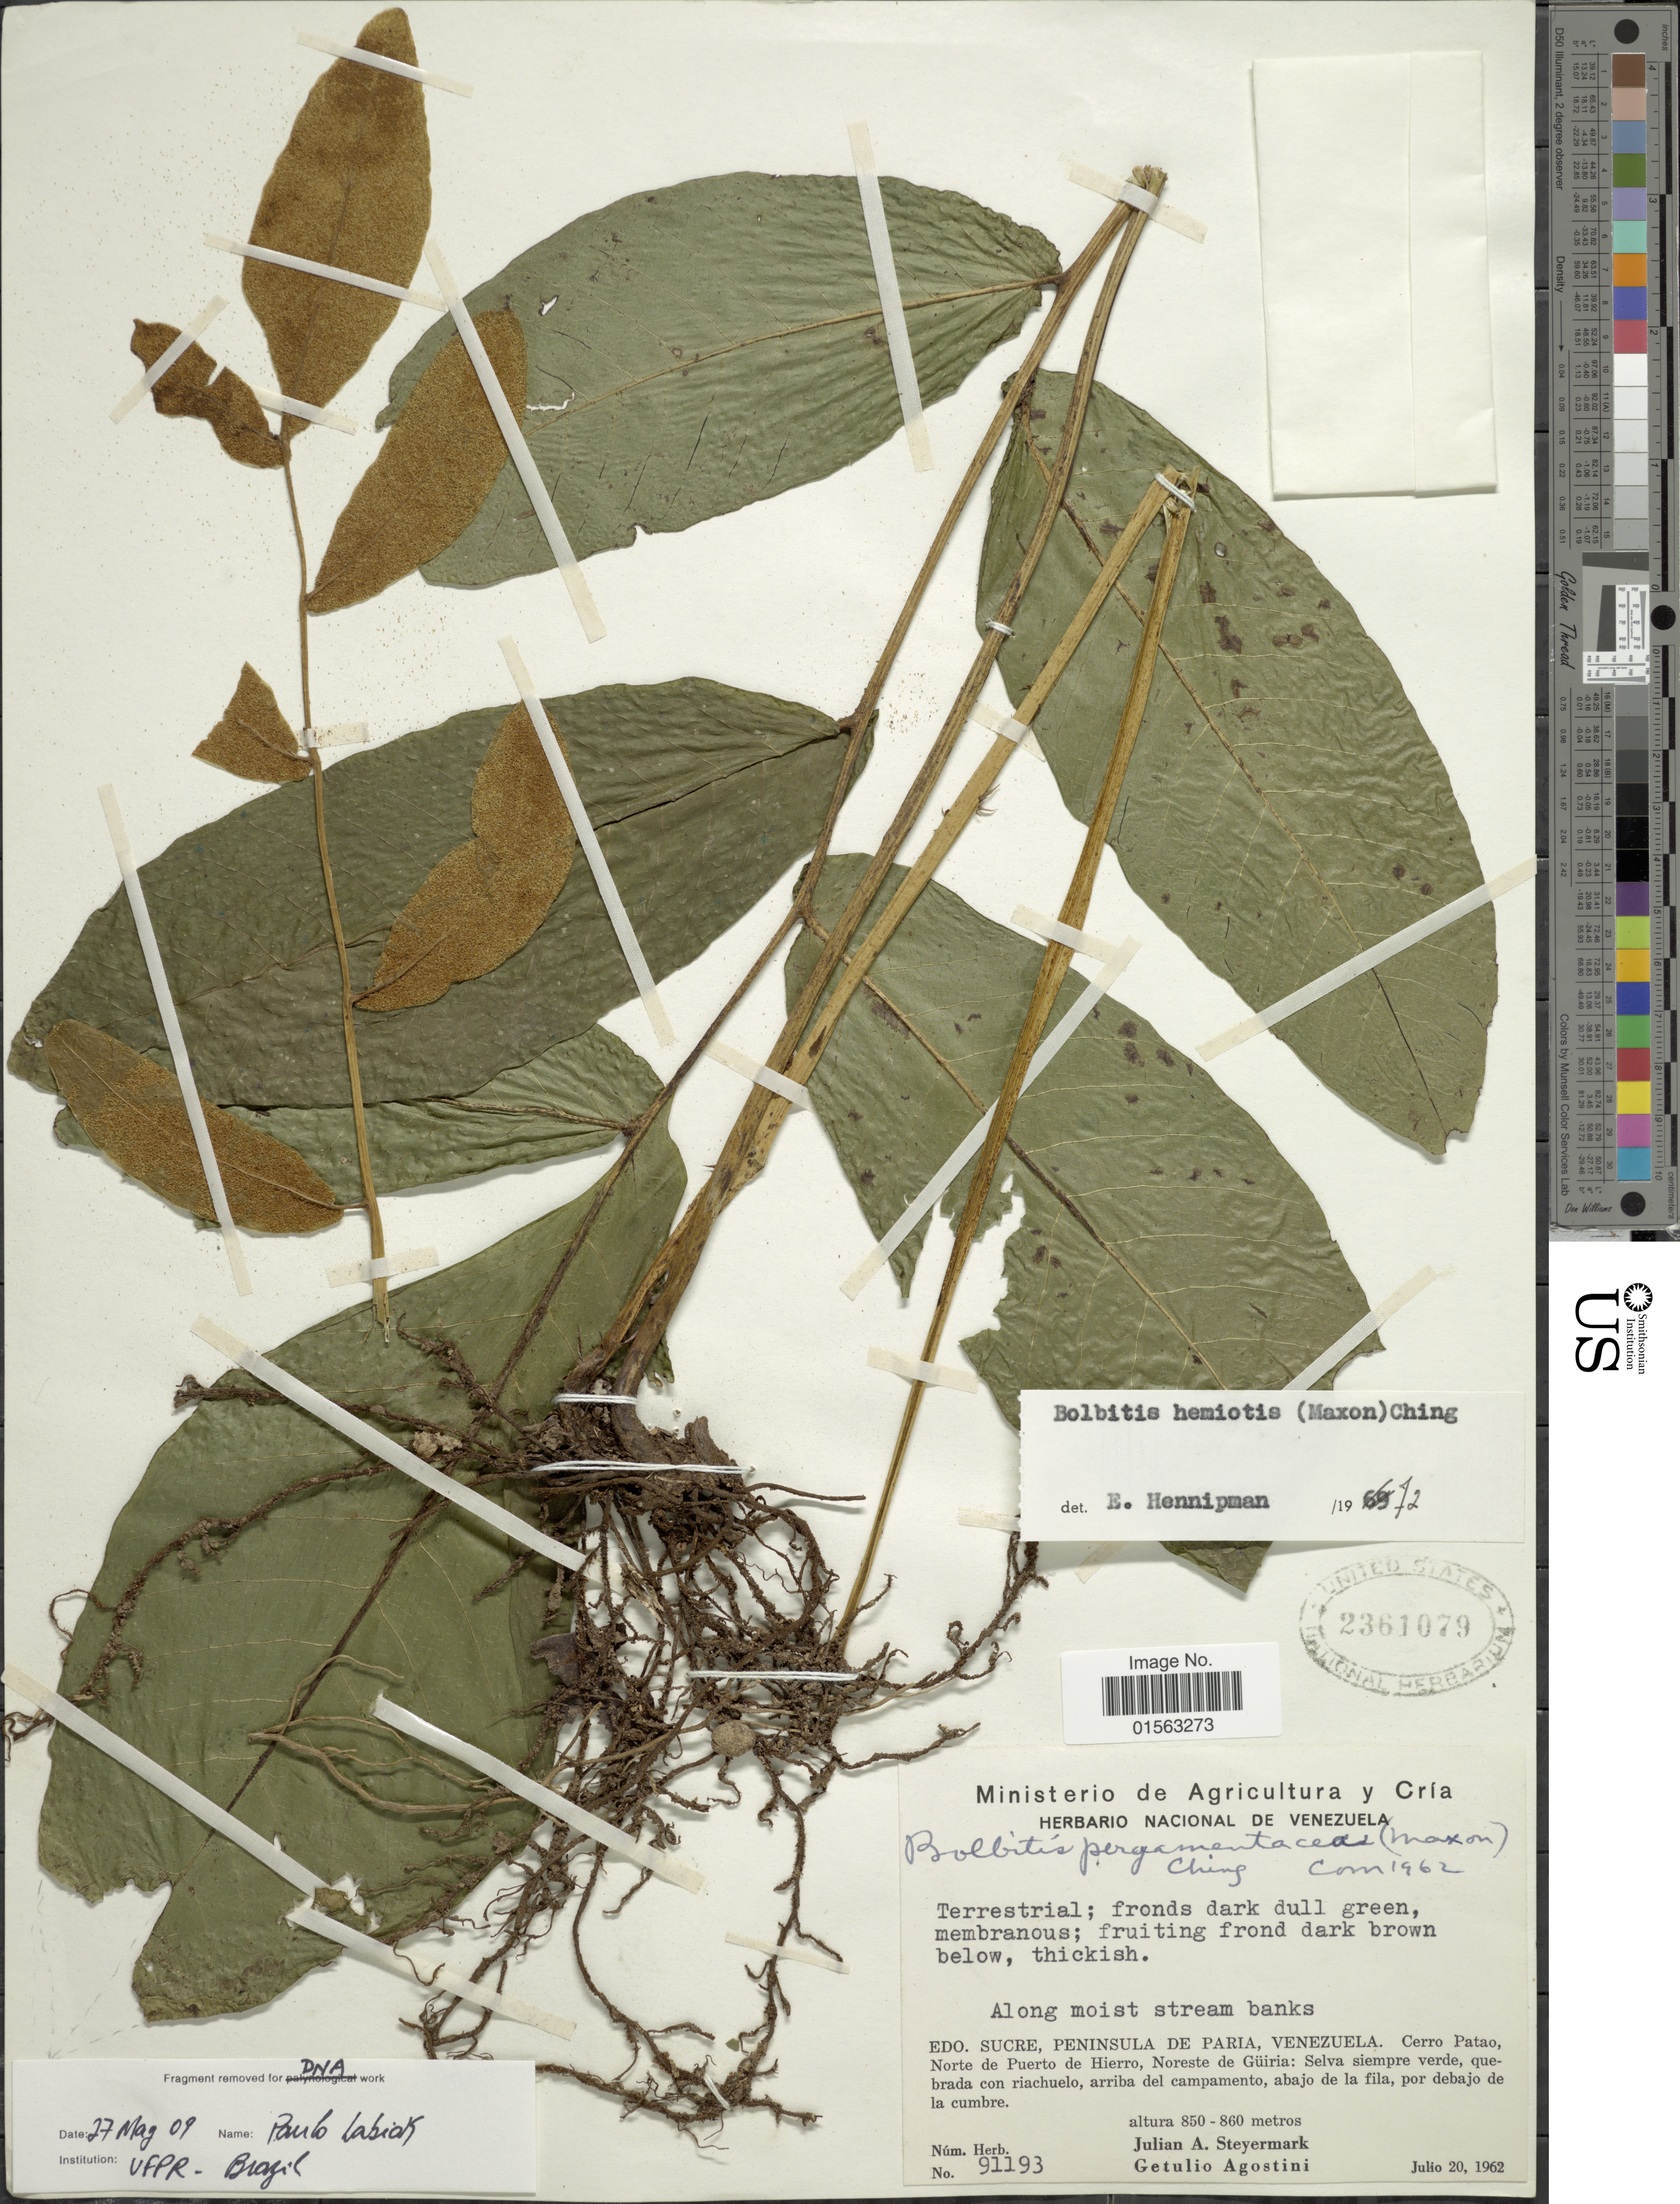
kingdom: Plantae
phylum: Tracheophyta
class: Polypodiopsida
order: Polypodiales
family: Dryopteridaceae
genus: Mickelia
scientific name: Mickelia hemiotis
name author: (Maxon) R.C. Moran et al.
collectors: J. Steyermark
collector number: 91193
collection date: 1962-07-20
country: Venezuela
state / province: Sucre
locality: Along moist stream banks, Peninsula de Paria, Venezuela, Cerro Patao, Norte de PUerto de Hierro, Noreste de Güira; Selva siempre verde, quebrada con riachuela, arriba del campamento, abajo de la fila, por debajo de la cumbre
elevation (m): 850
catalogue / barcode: US 2361079